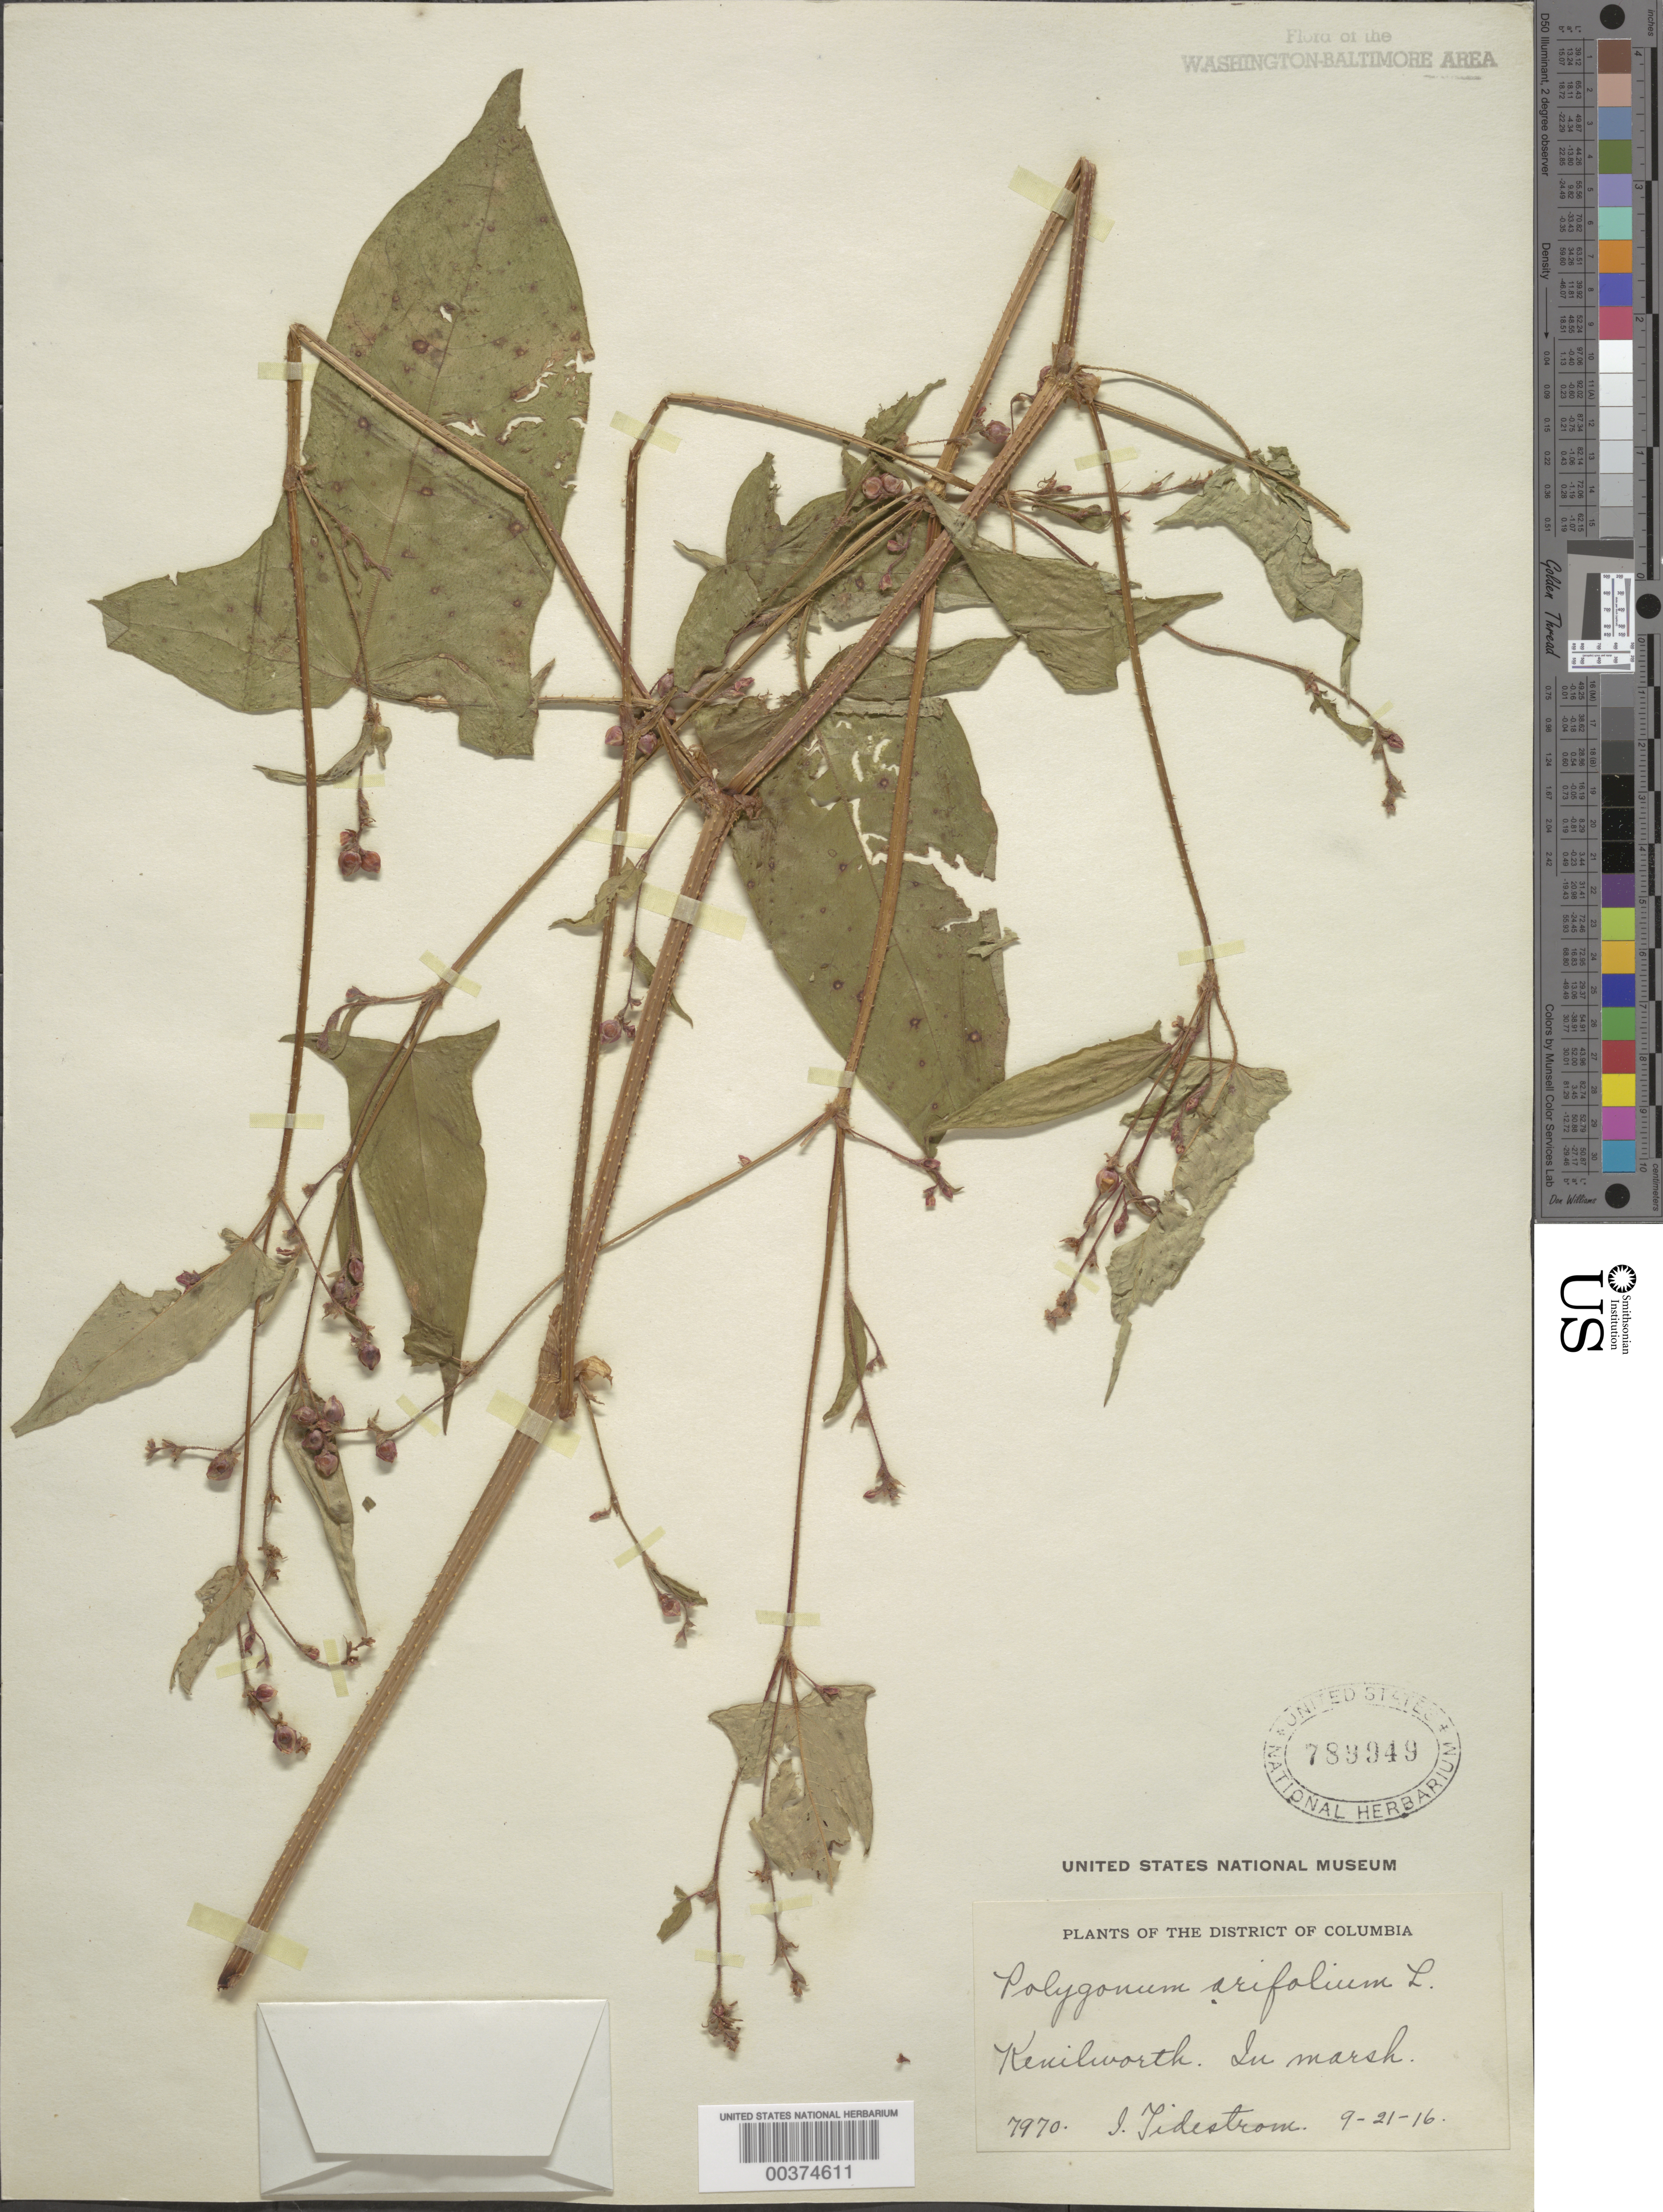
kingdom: Plantae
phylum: Tracheophyta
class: Magnoliopsida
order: Caryophyllales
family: Polygonaceae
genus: Persicaria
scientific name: Persicaria arifolia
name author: (L.) Haraldson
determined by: Atha, D. E.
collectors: I. F. Tidestrom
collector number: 7970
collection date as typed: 21 Sep 1916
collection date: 1916-09-21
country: United States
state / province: District of Columbia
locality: Kenilworth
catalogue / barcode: US 789949